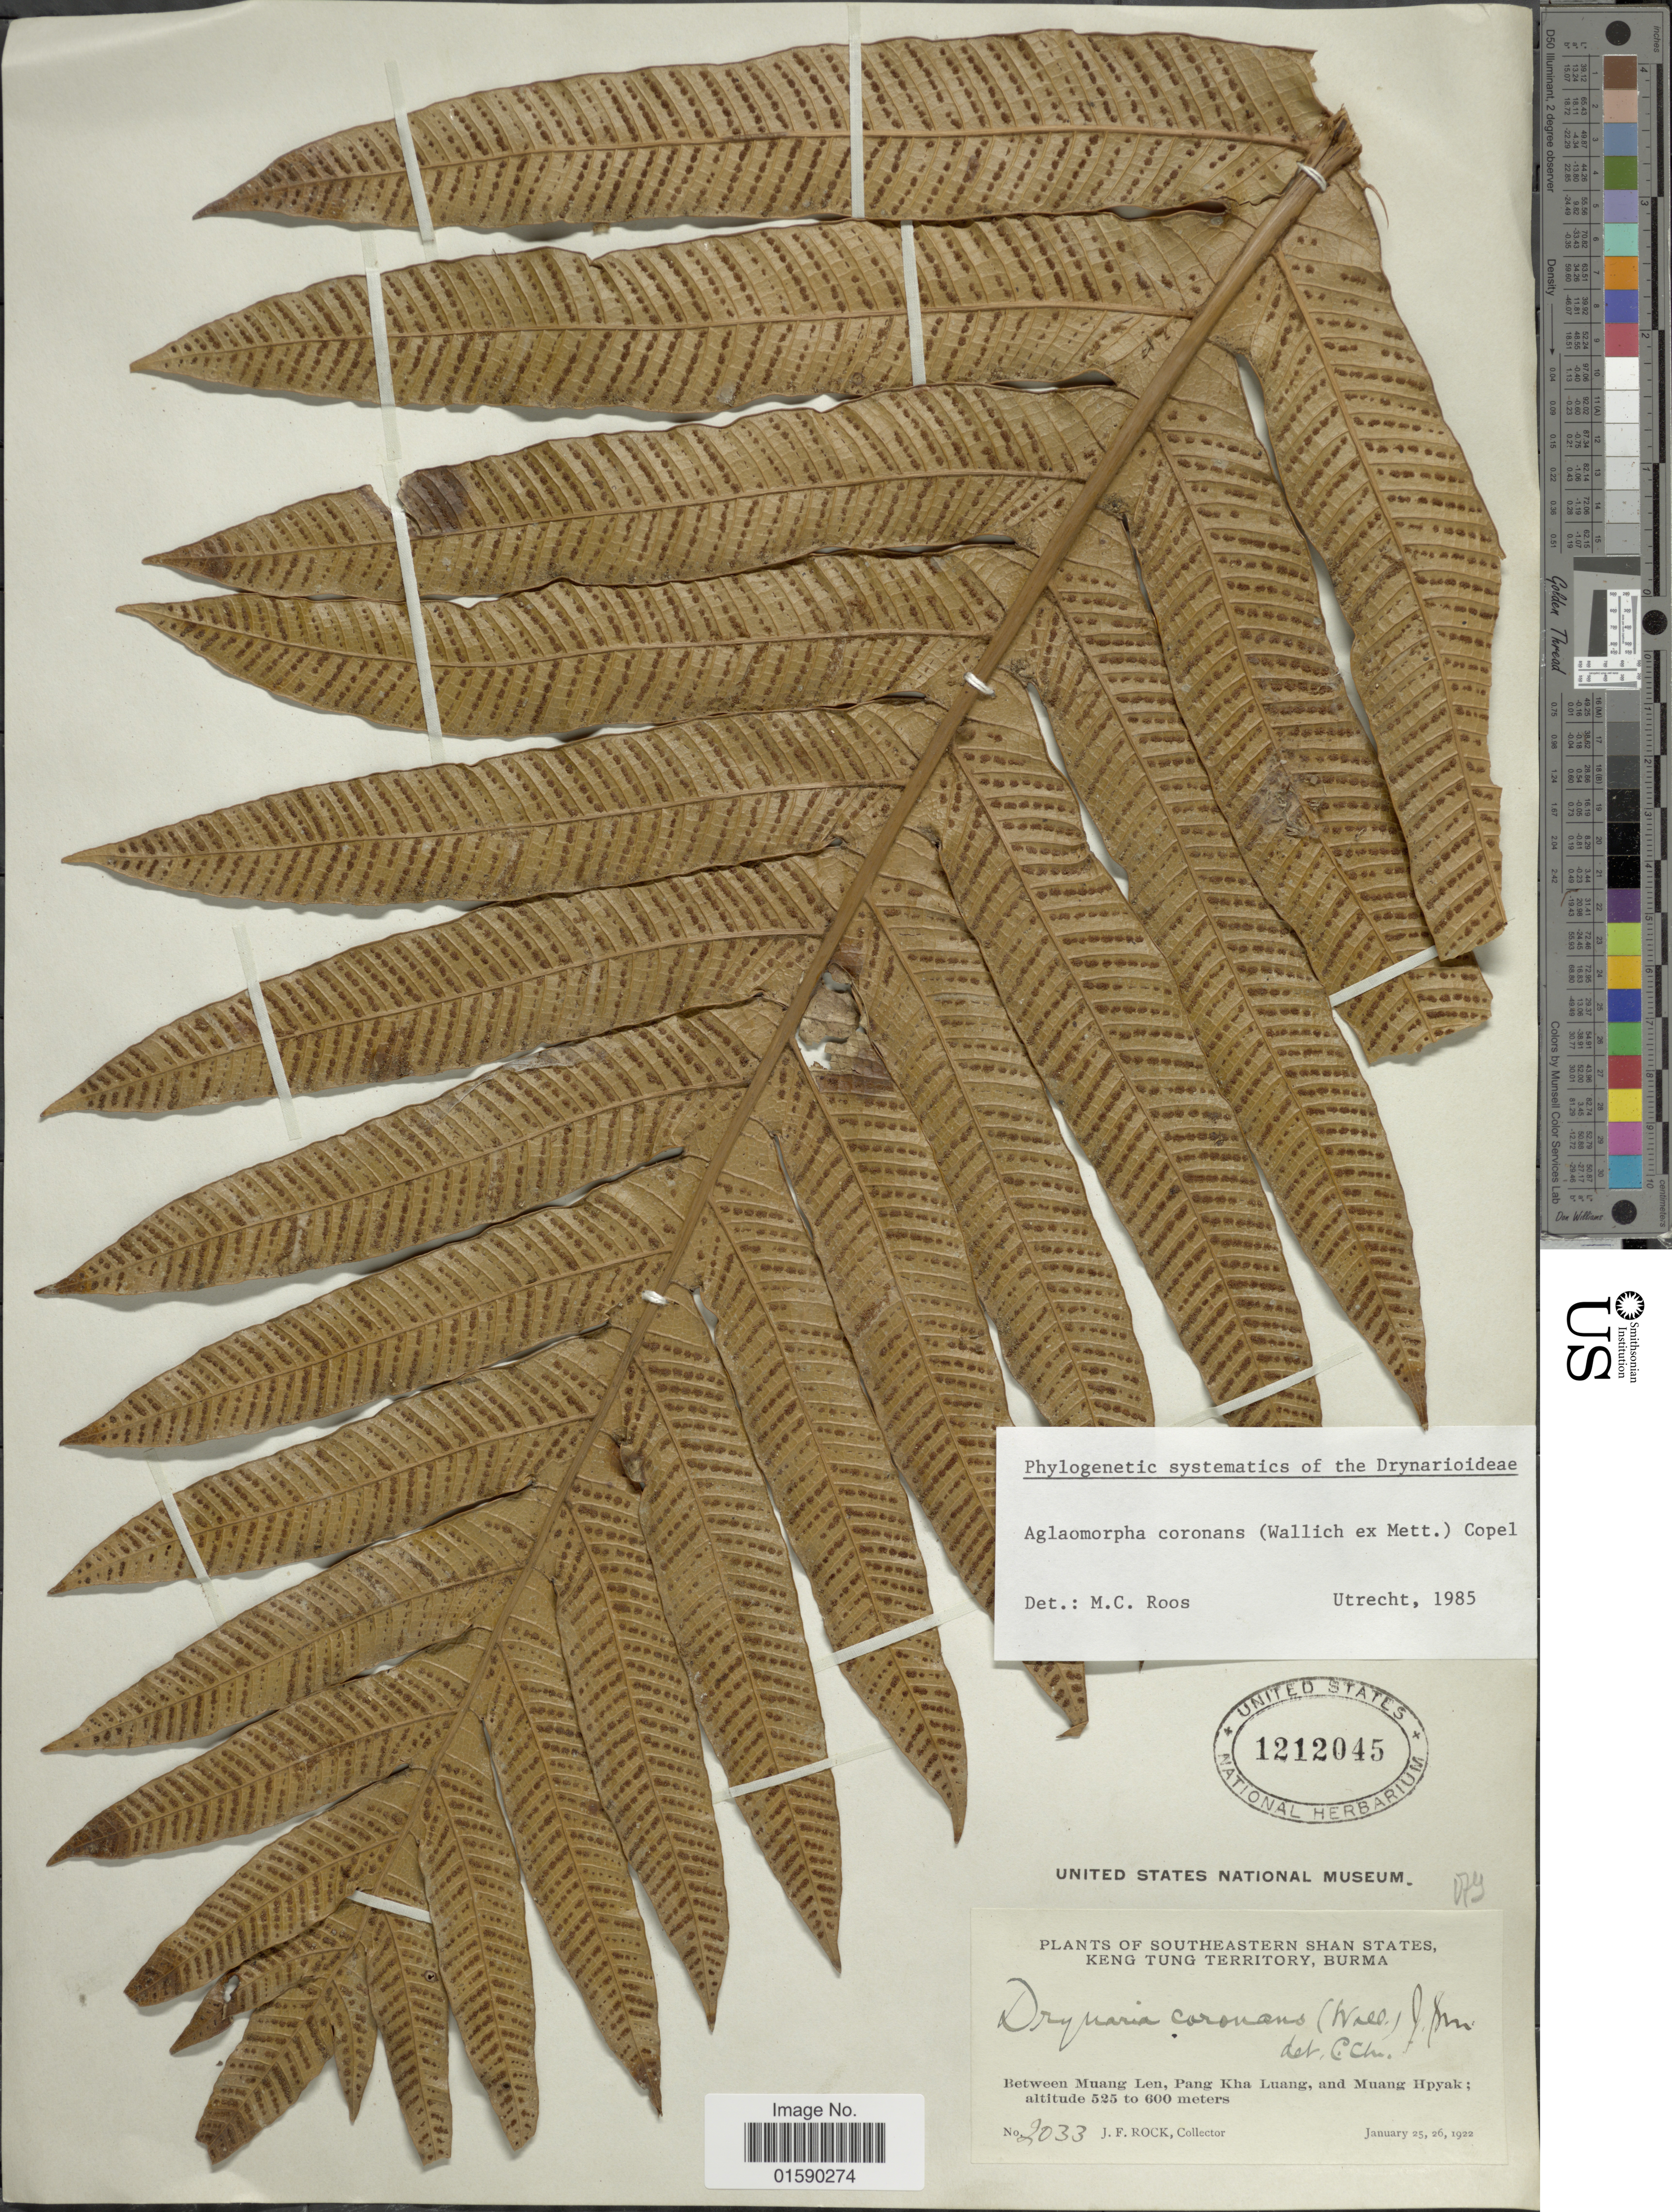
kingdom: Plantae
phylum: Tracheophyta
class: Polypodiopsida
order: Polypodiales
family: Polypodiaceae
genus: Aglaomorpha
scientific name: Aglaomorpha coronans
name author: (Wall. ex Mett.) Copel.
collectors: J. Rock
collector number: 2033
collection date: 1922-01-25/1922-01-26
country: Myanmar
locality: Southeastern Shan States, Keng Tung Territory, Burma. Between Muang Len, Pang Kha Luang, and Muang Hpyak.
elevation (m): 525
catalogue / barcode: US 1212045